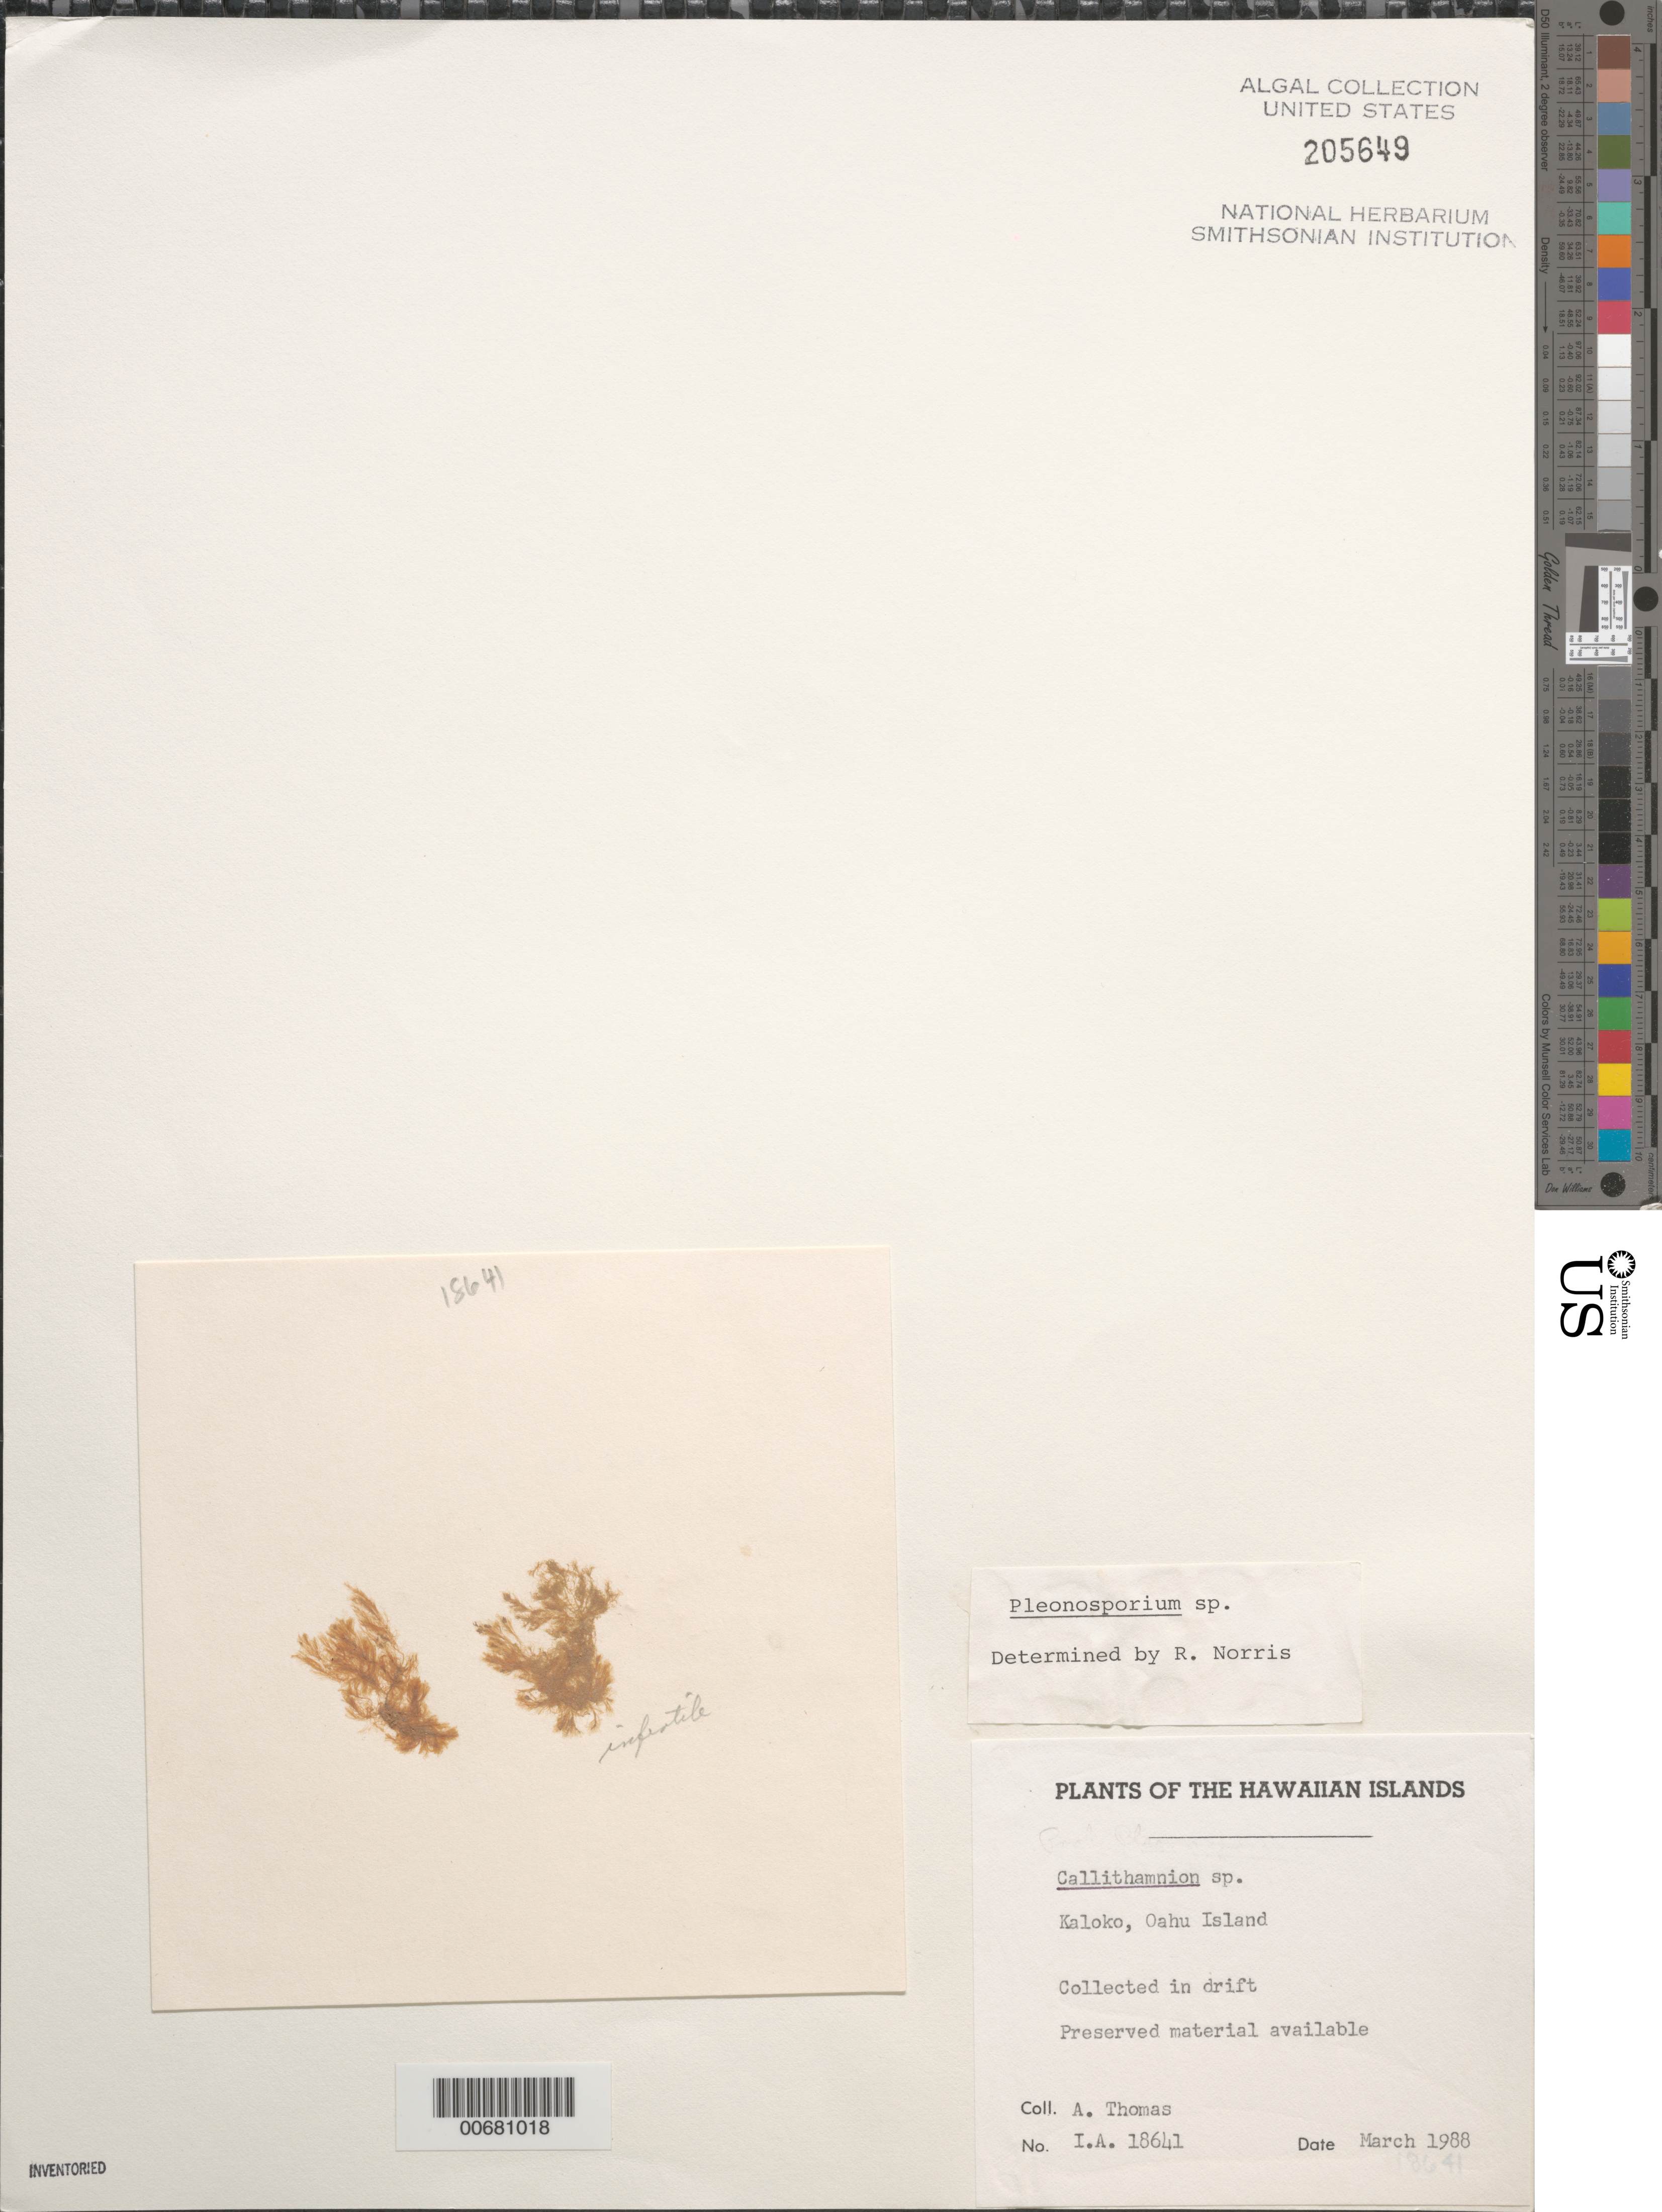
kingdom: Plantae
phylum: Rhodophyta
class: Florideophyceae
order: Ceramiales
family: Wrangeliaceae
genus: Pleonosporium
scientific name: Pleonosporium sp.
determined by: Norris, R. E.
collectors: A. Thomas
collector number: IAA 18641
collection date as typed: Mar 1988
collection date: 1988-03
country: United States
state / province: Hawaii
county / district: Honolulu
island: Oahu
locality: Kaloko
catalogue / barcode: US 205649